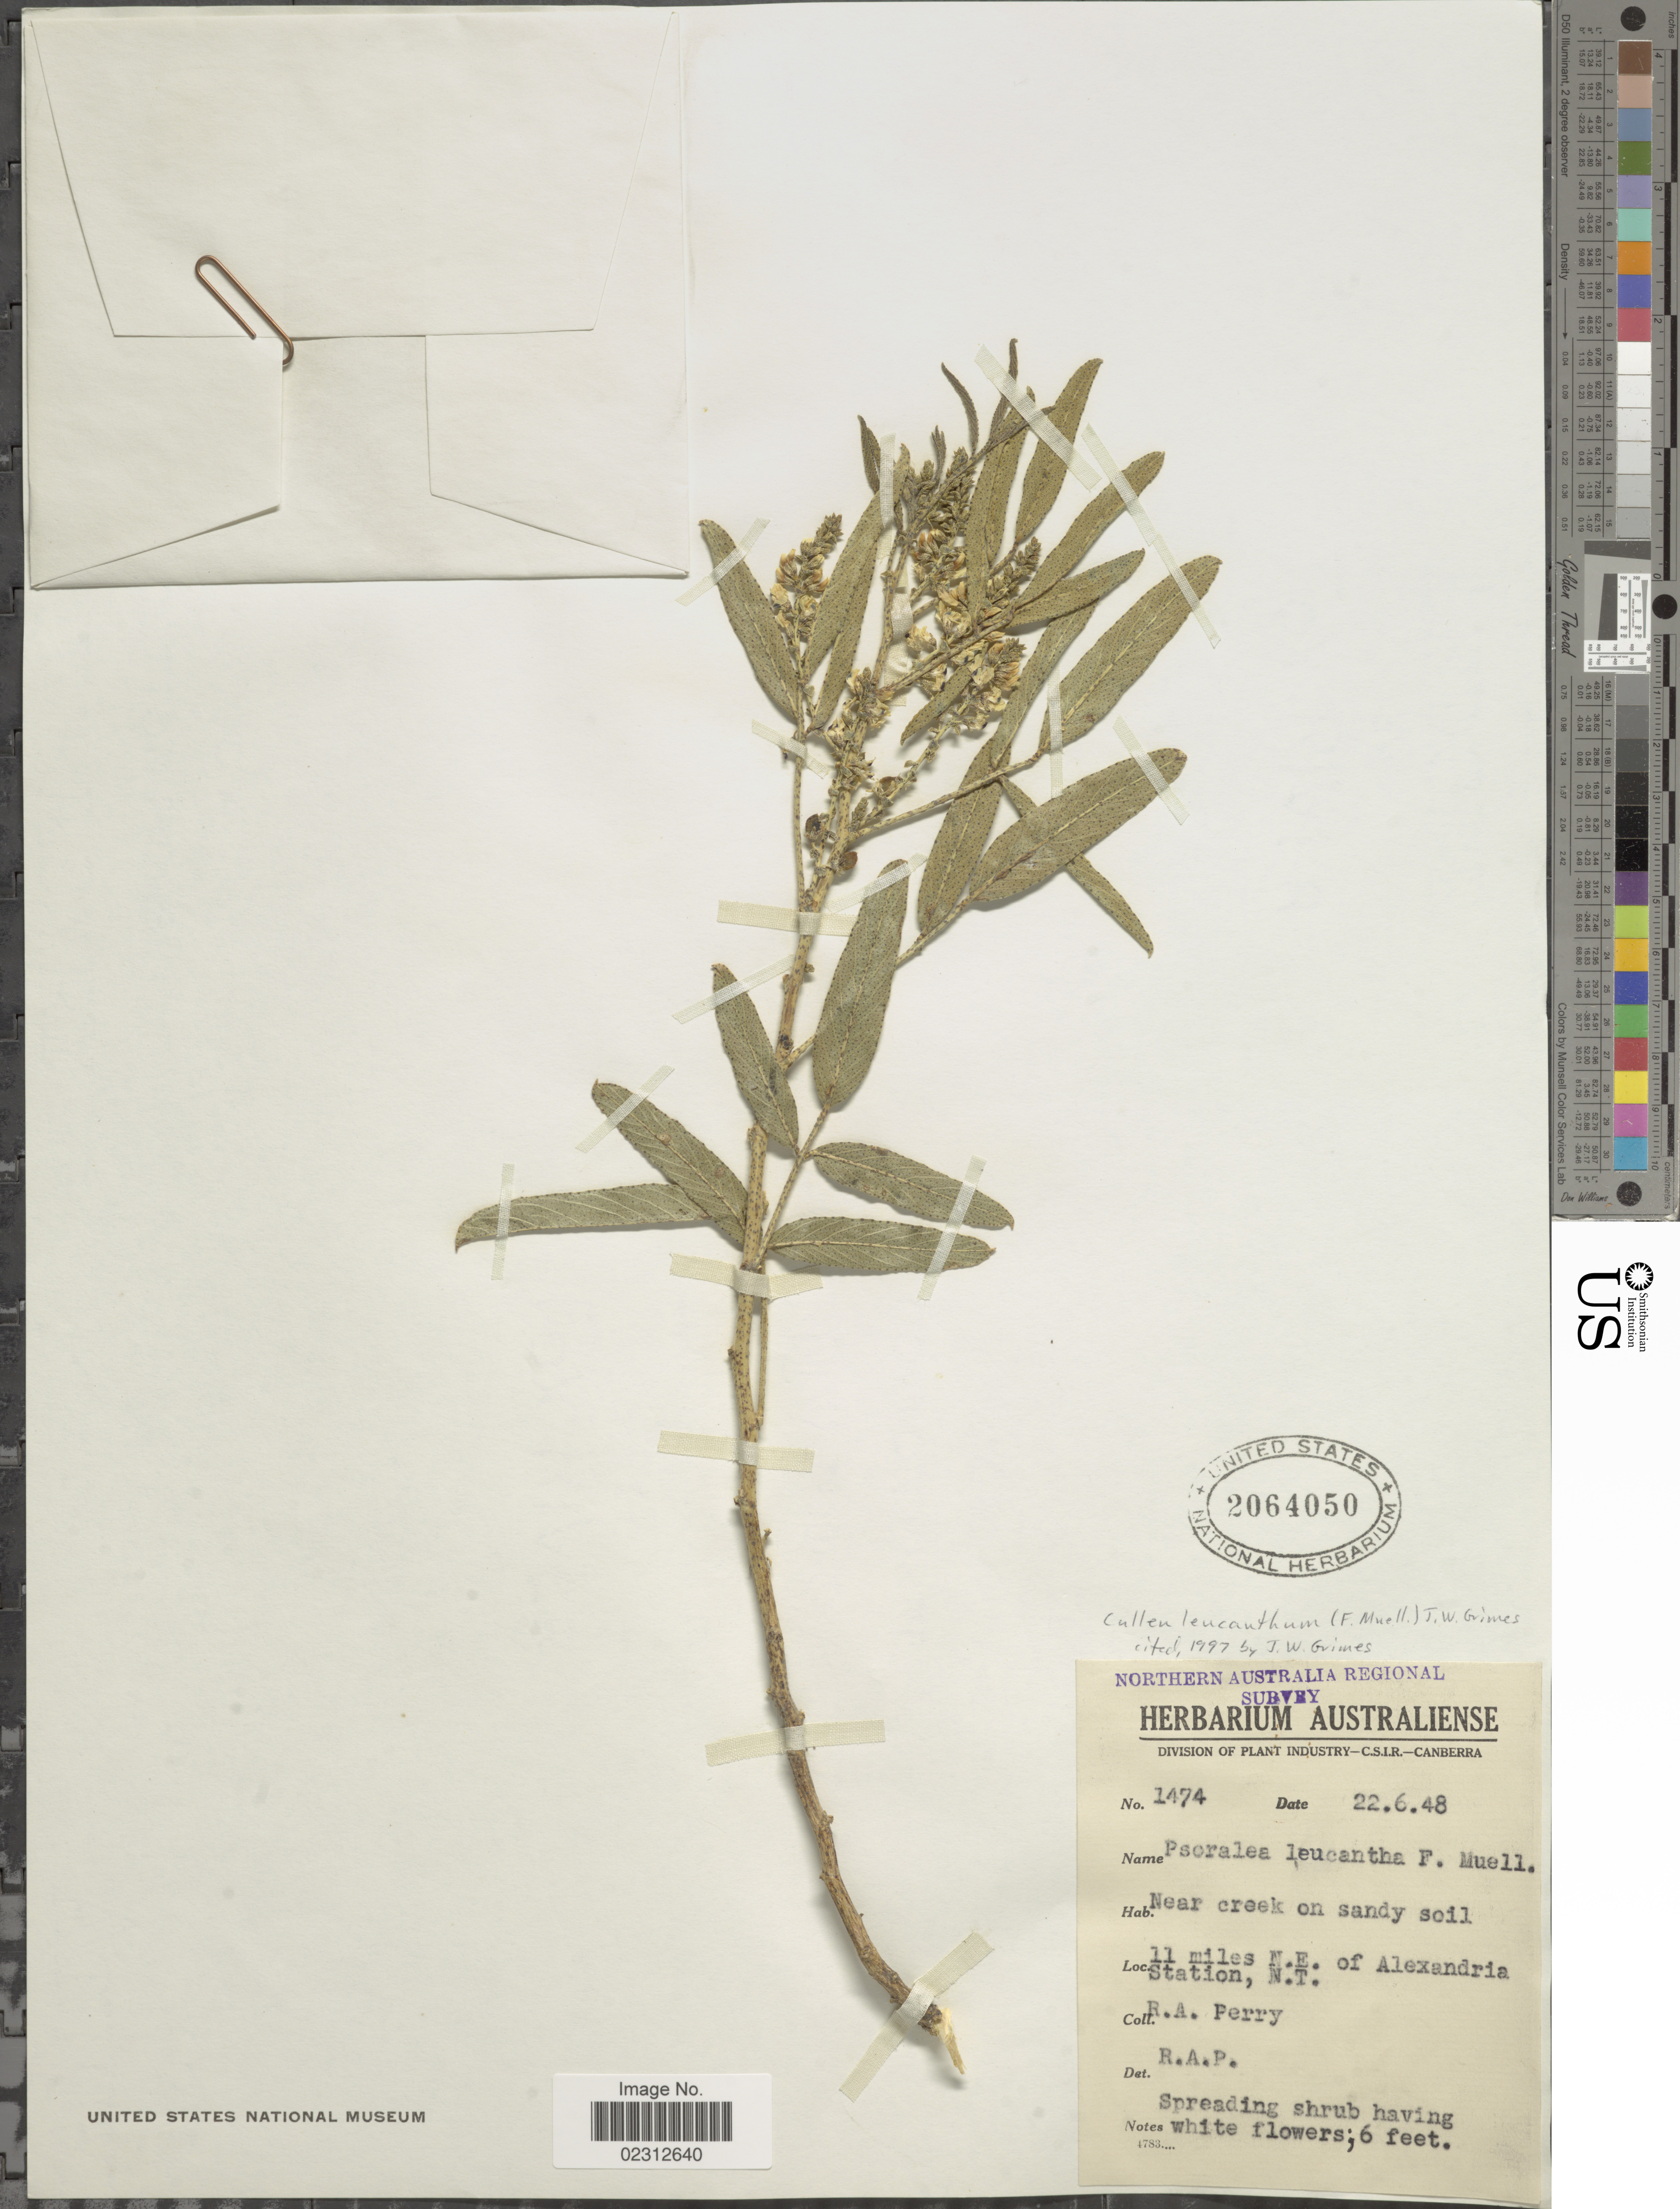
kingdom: Plantae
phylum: Tracheophyta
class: Magnoliopsida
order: Fabales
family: Fabaceae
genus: Cullen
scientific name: Cullen leucanthum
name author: (F. Muell.) J.W. Grimes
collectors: Perry, R. A.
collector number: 1474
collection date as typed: Transcribed d/m/y: 22/6/48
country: Australia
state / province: Northern Territory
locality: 11 miles N.E. of Alexandria Station, N.T.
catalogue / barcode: US 2064050